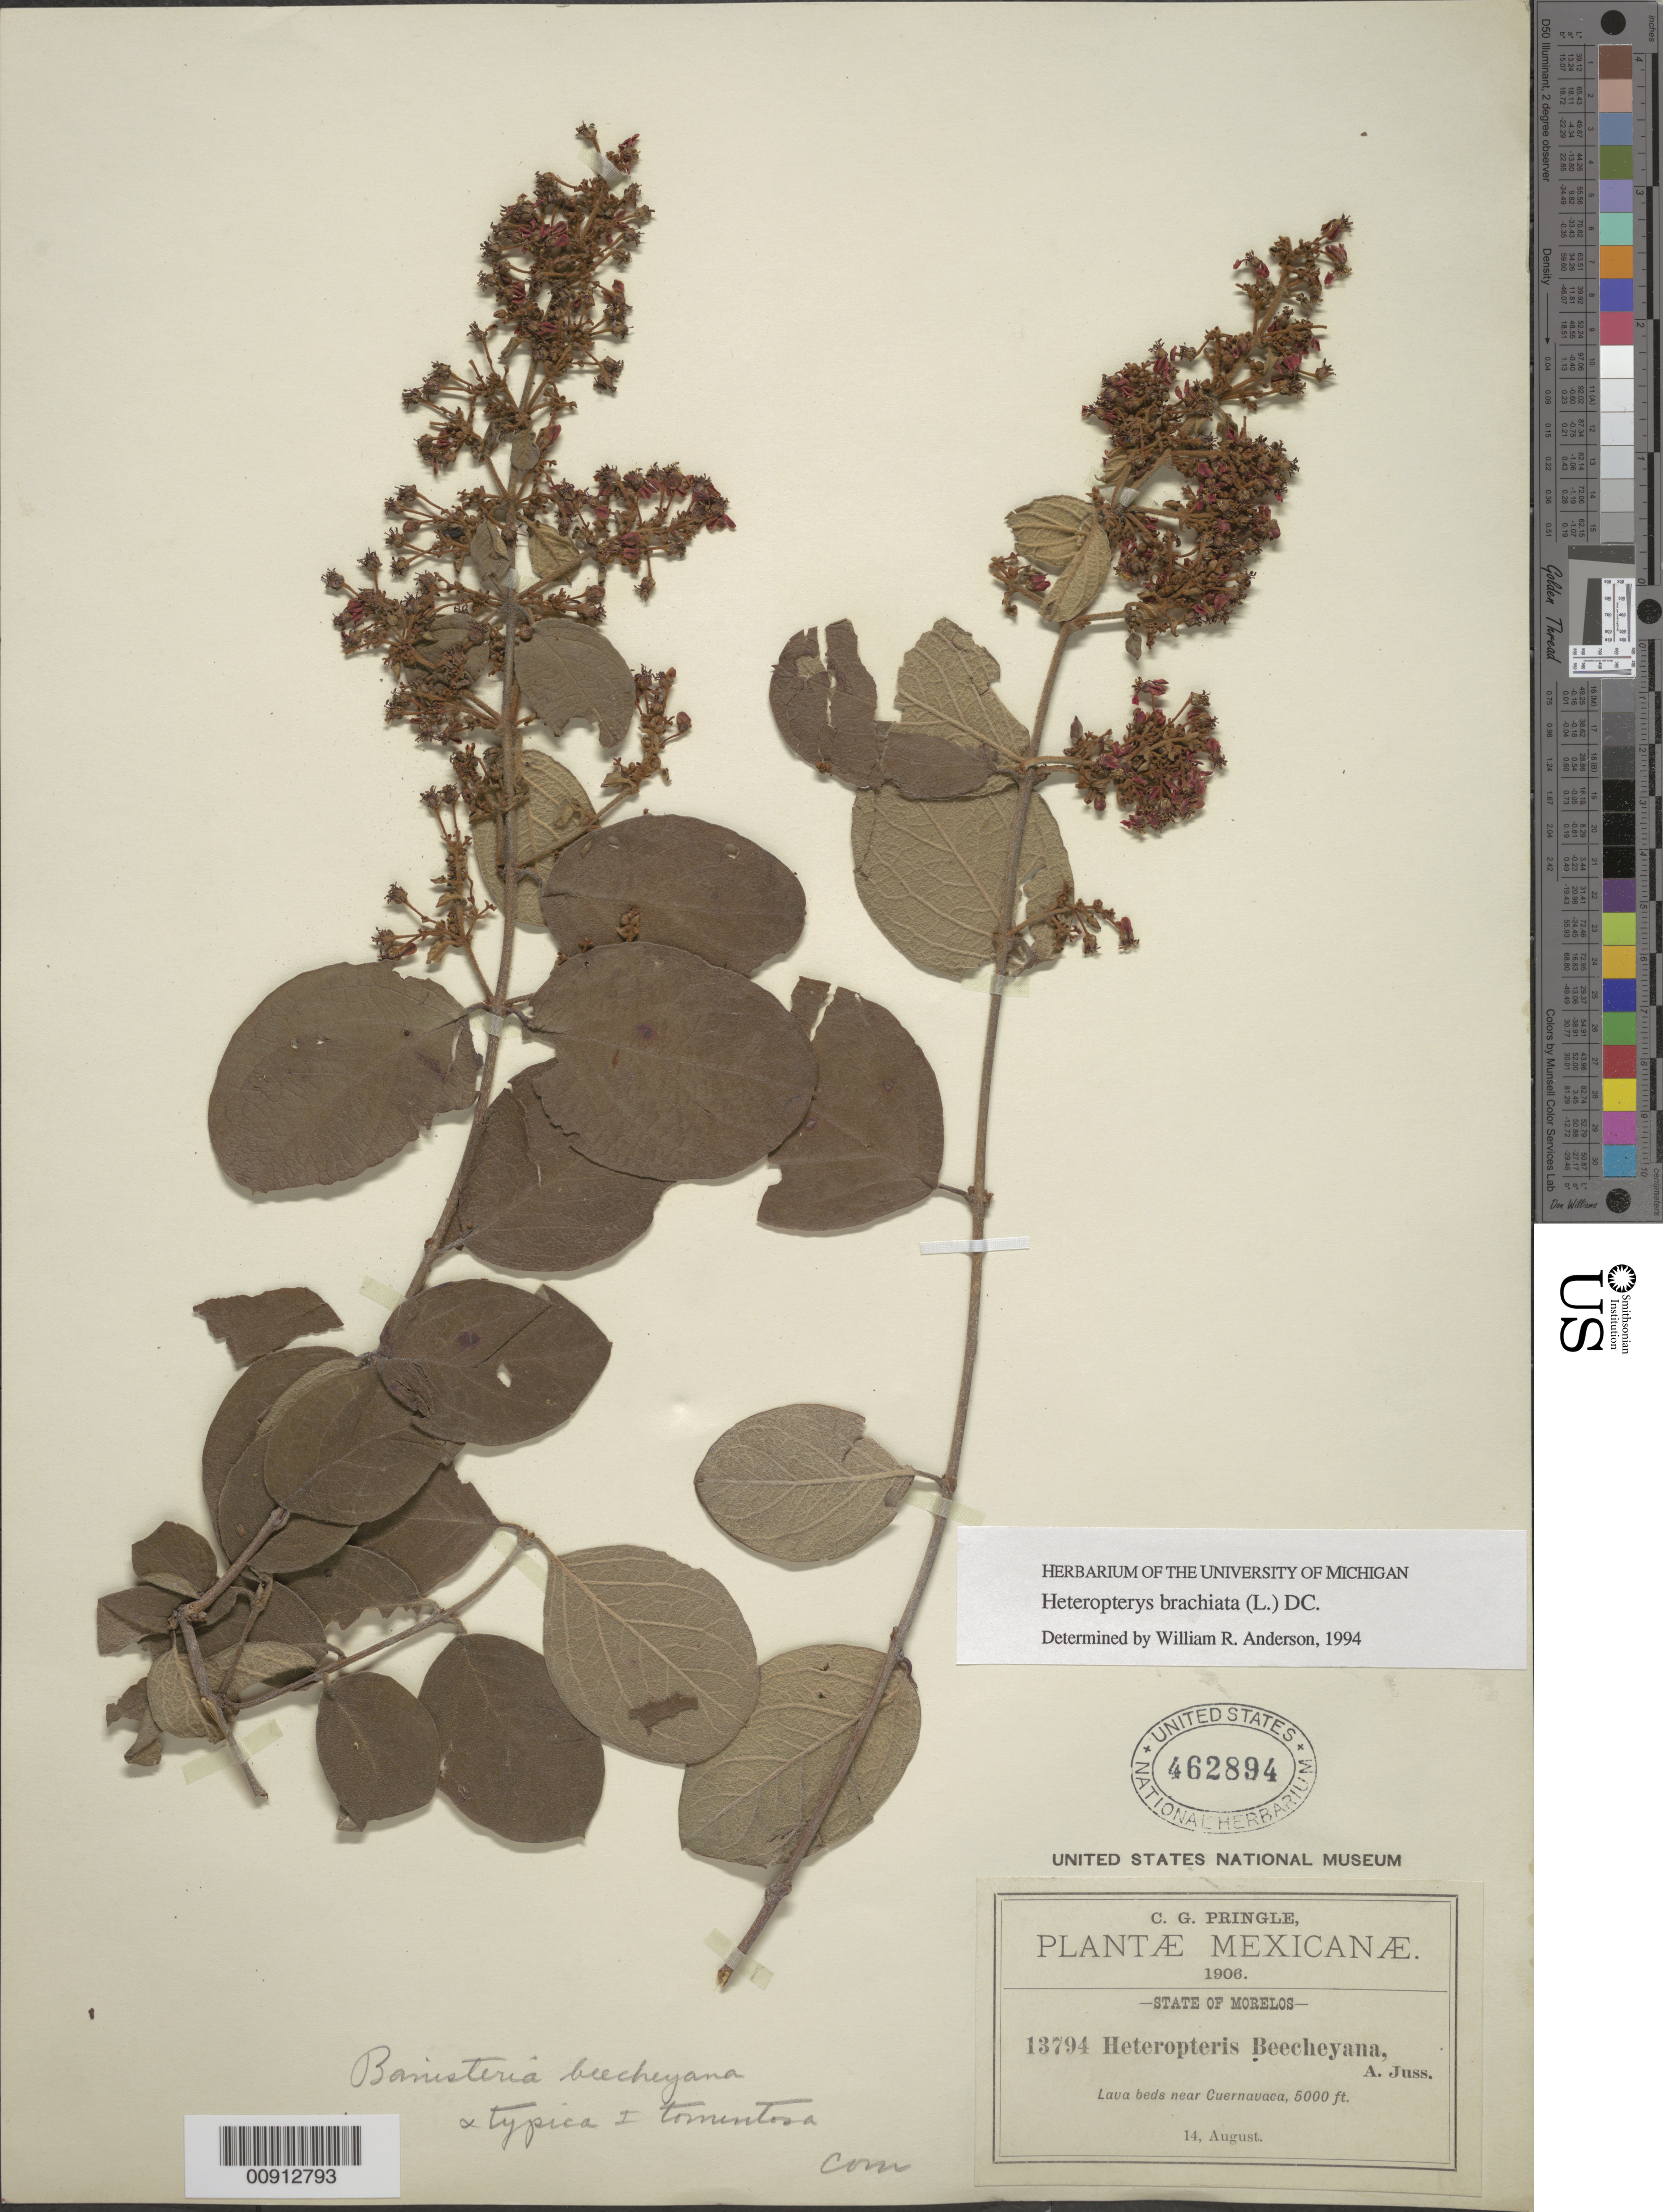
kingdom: Plantae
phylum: Tracheophyta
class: Magnoliopsida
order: Malpighiales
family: Malpighiaceae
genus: Heteropterys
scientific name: Heteropterys brachiata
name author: (L.) DC.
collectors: C. G. Pringle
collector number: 13794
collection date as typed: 14 Aug 1906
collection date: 1906-08-14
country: Mexico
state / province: Morelos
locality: Near Cuernavaca, State of Morelos.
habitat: Lava beds.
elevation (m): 1524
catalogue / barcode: US 462894